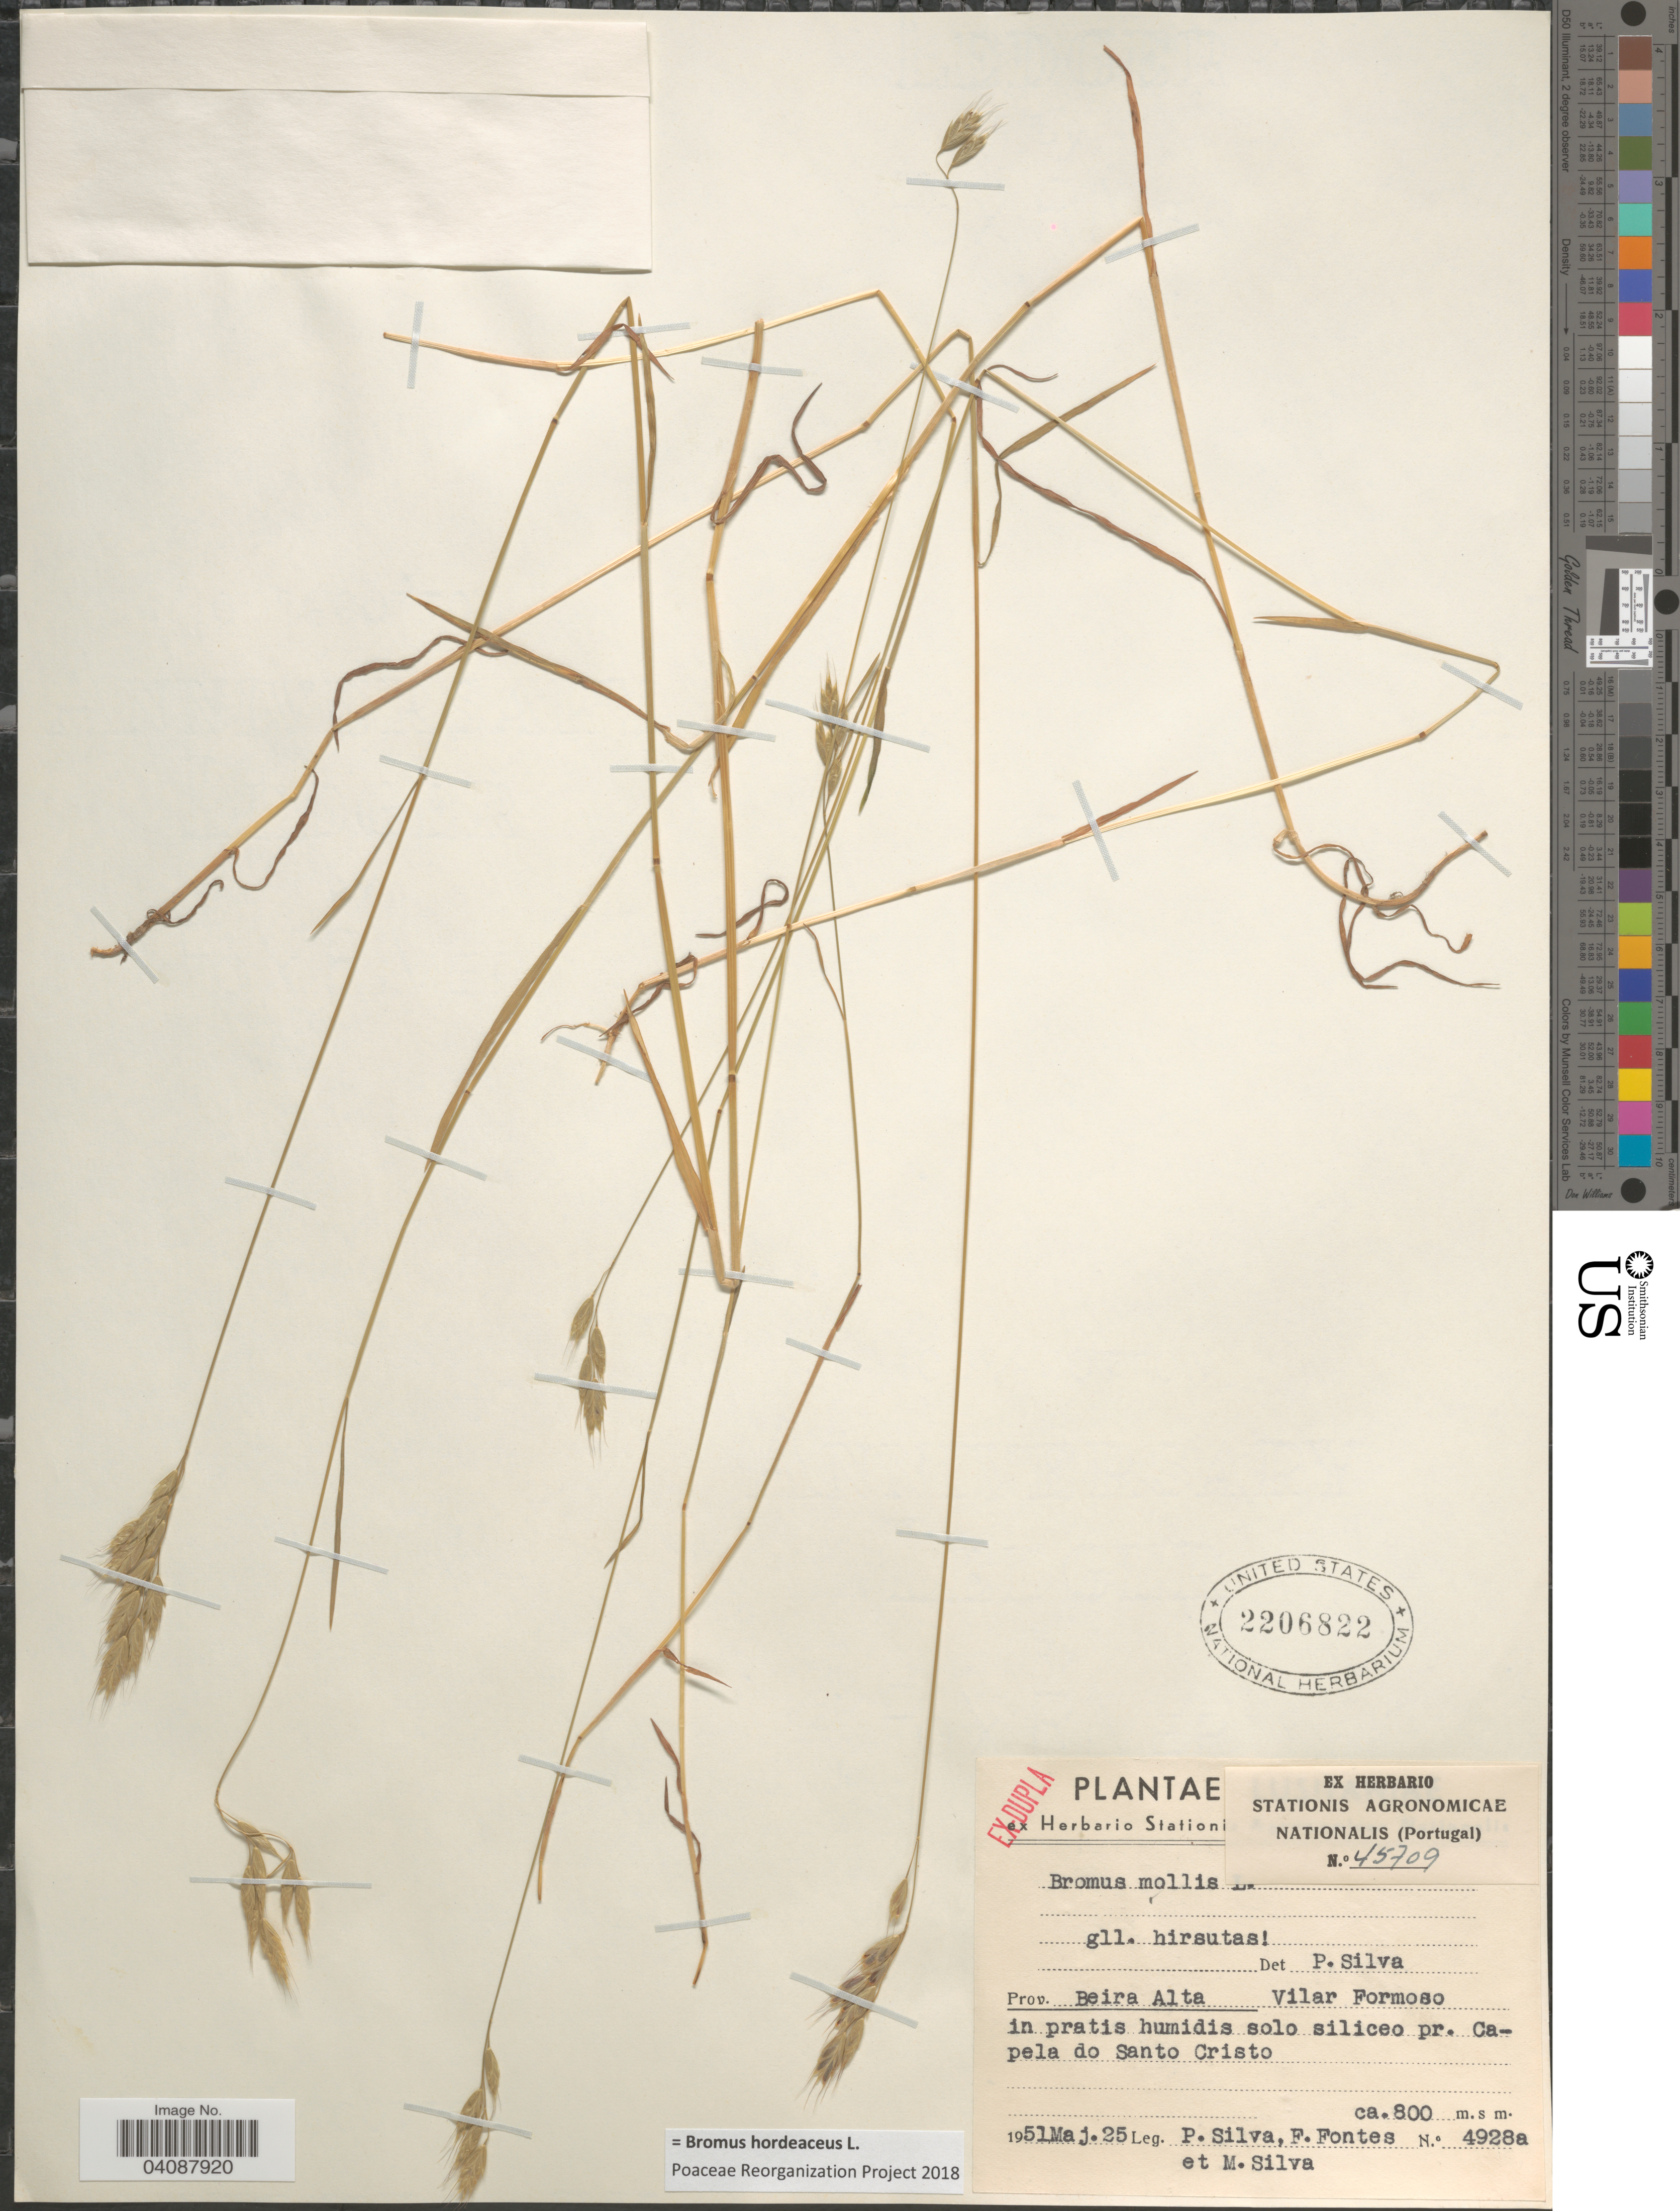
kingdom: Plantae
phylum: Tracheophyta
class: Liliopsida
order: Poales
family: Poaceae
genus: Bromus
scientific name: Bromus hordeaceus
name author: L.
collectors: P. Silva, Fontes, F. & M. Silva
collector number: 4928a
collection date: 1951-05-25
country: Portugal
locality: Prov Beira Alta. Vilar Formoso in pratis humidis solo siliceo pr. Capela do Santo Cristo.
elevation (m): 800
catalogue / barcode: US 2206822